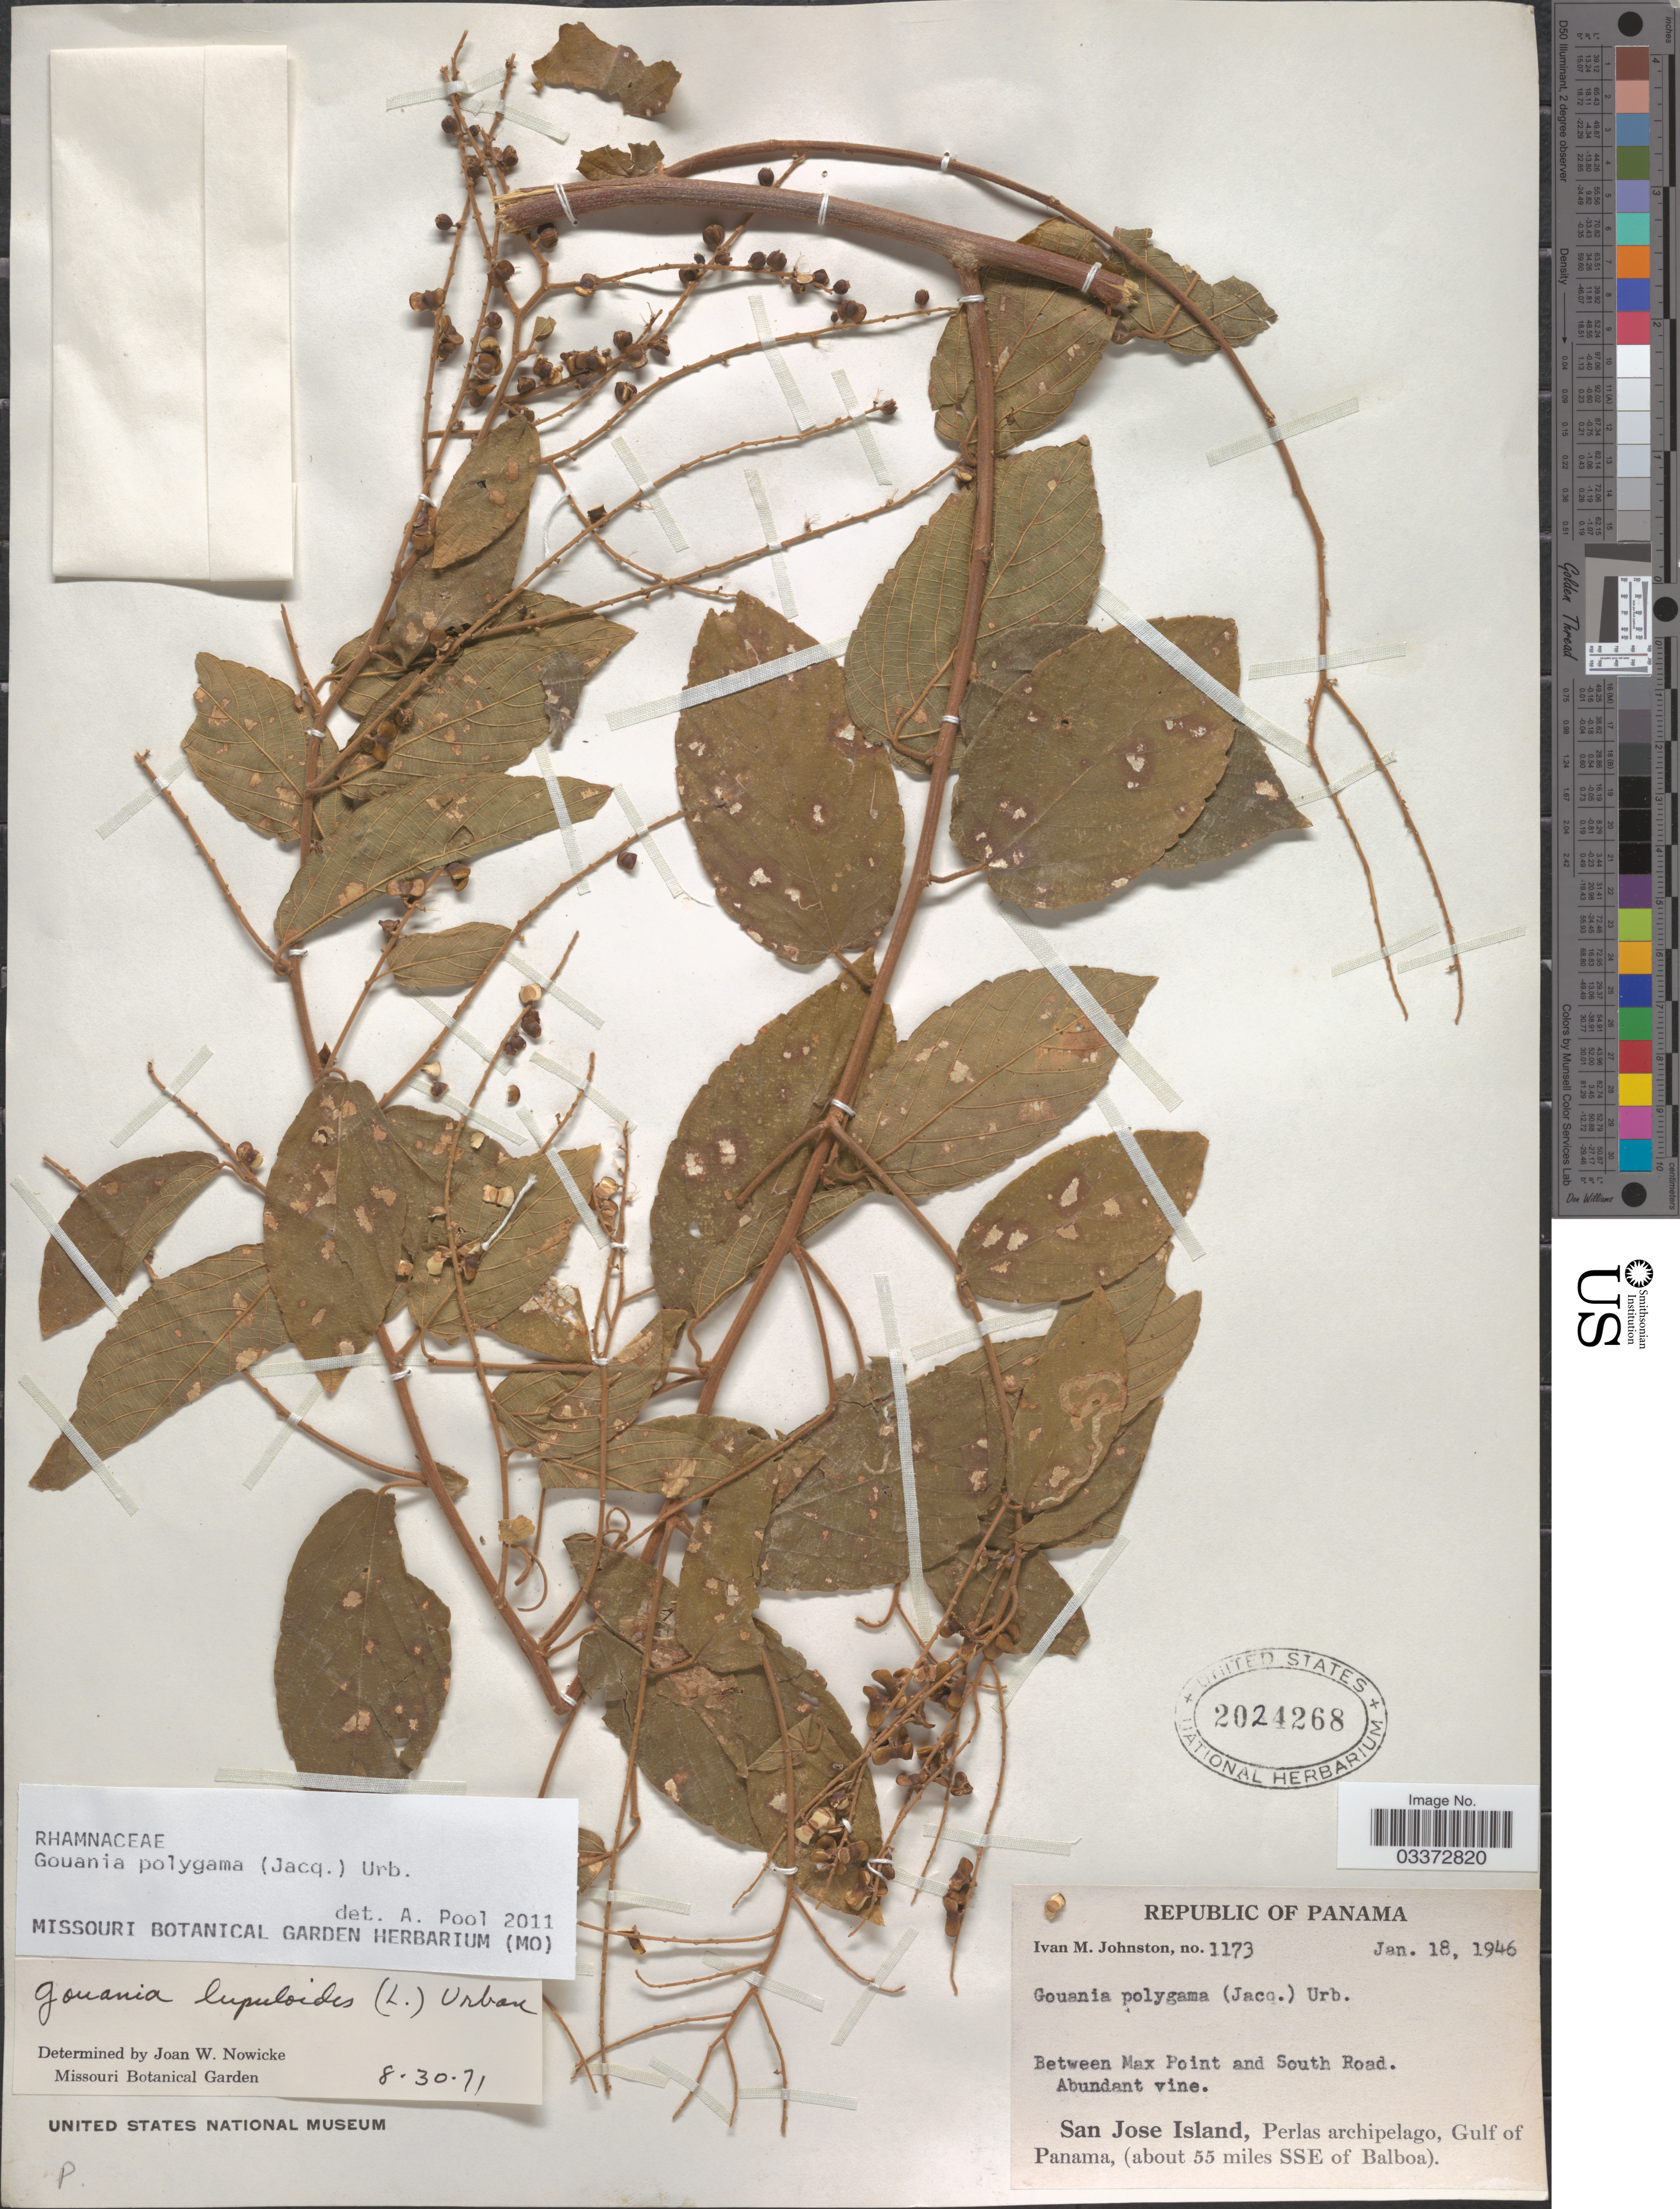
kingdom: Plantae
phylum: Tracheophyta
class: Magnoliopsida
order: Rosales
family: Rhamnaceae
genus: Gouania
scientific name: Gouania polygama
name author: (Jacq.) Urb.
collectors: I.M. Johnston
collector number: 1173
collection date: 1946-01-18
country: Panama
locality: San Jose Island, Perlas archipelago, Gulf of Panama, (about 55 miles SSE of Balboa). Between Max Point and South Road.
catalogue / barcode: US 2024268